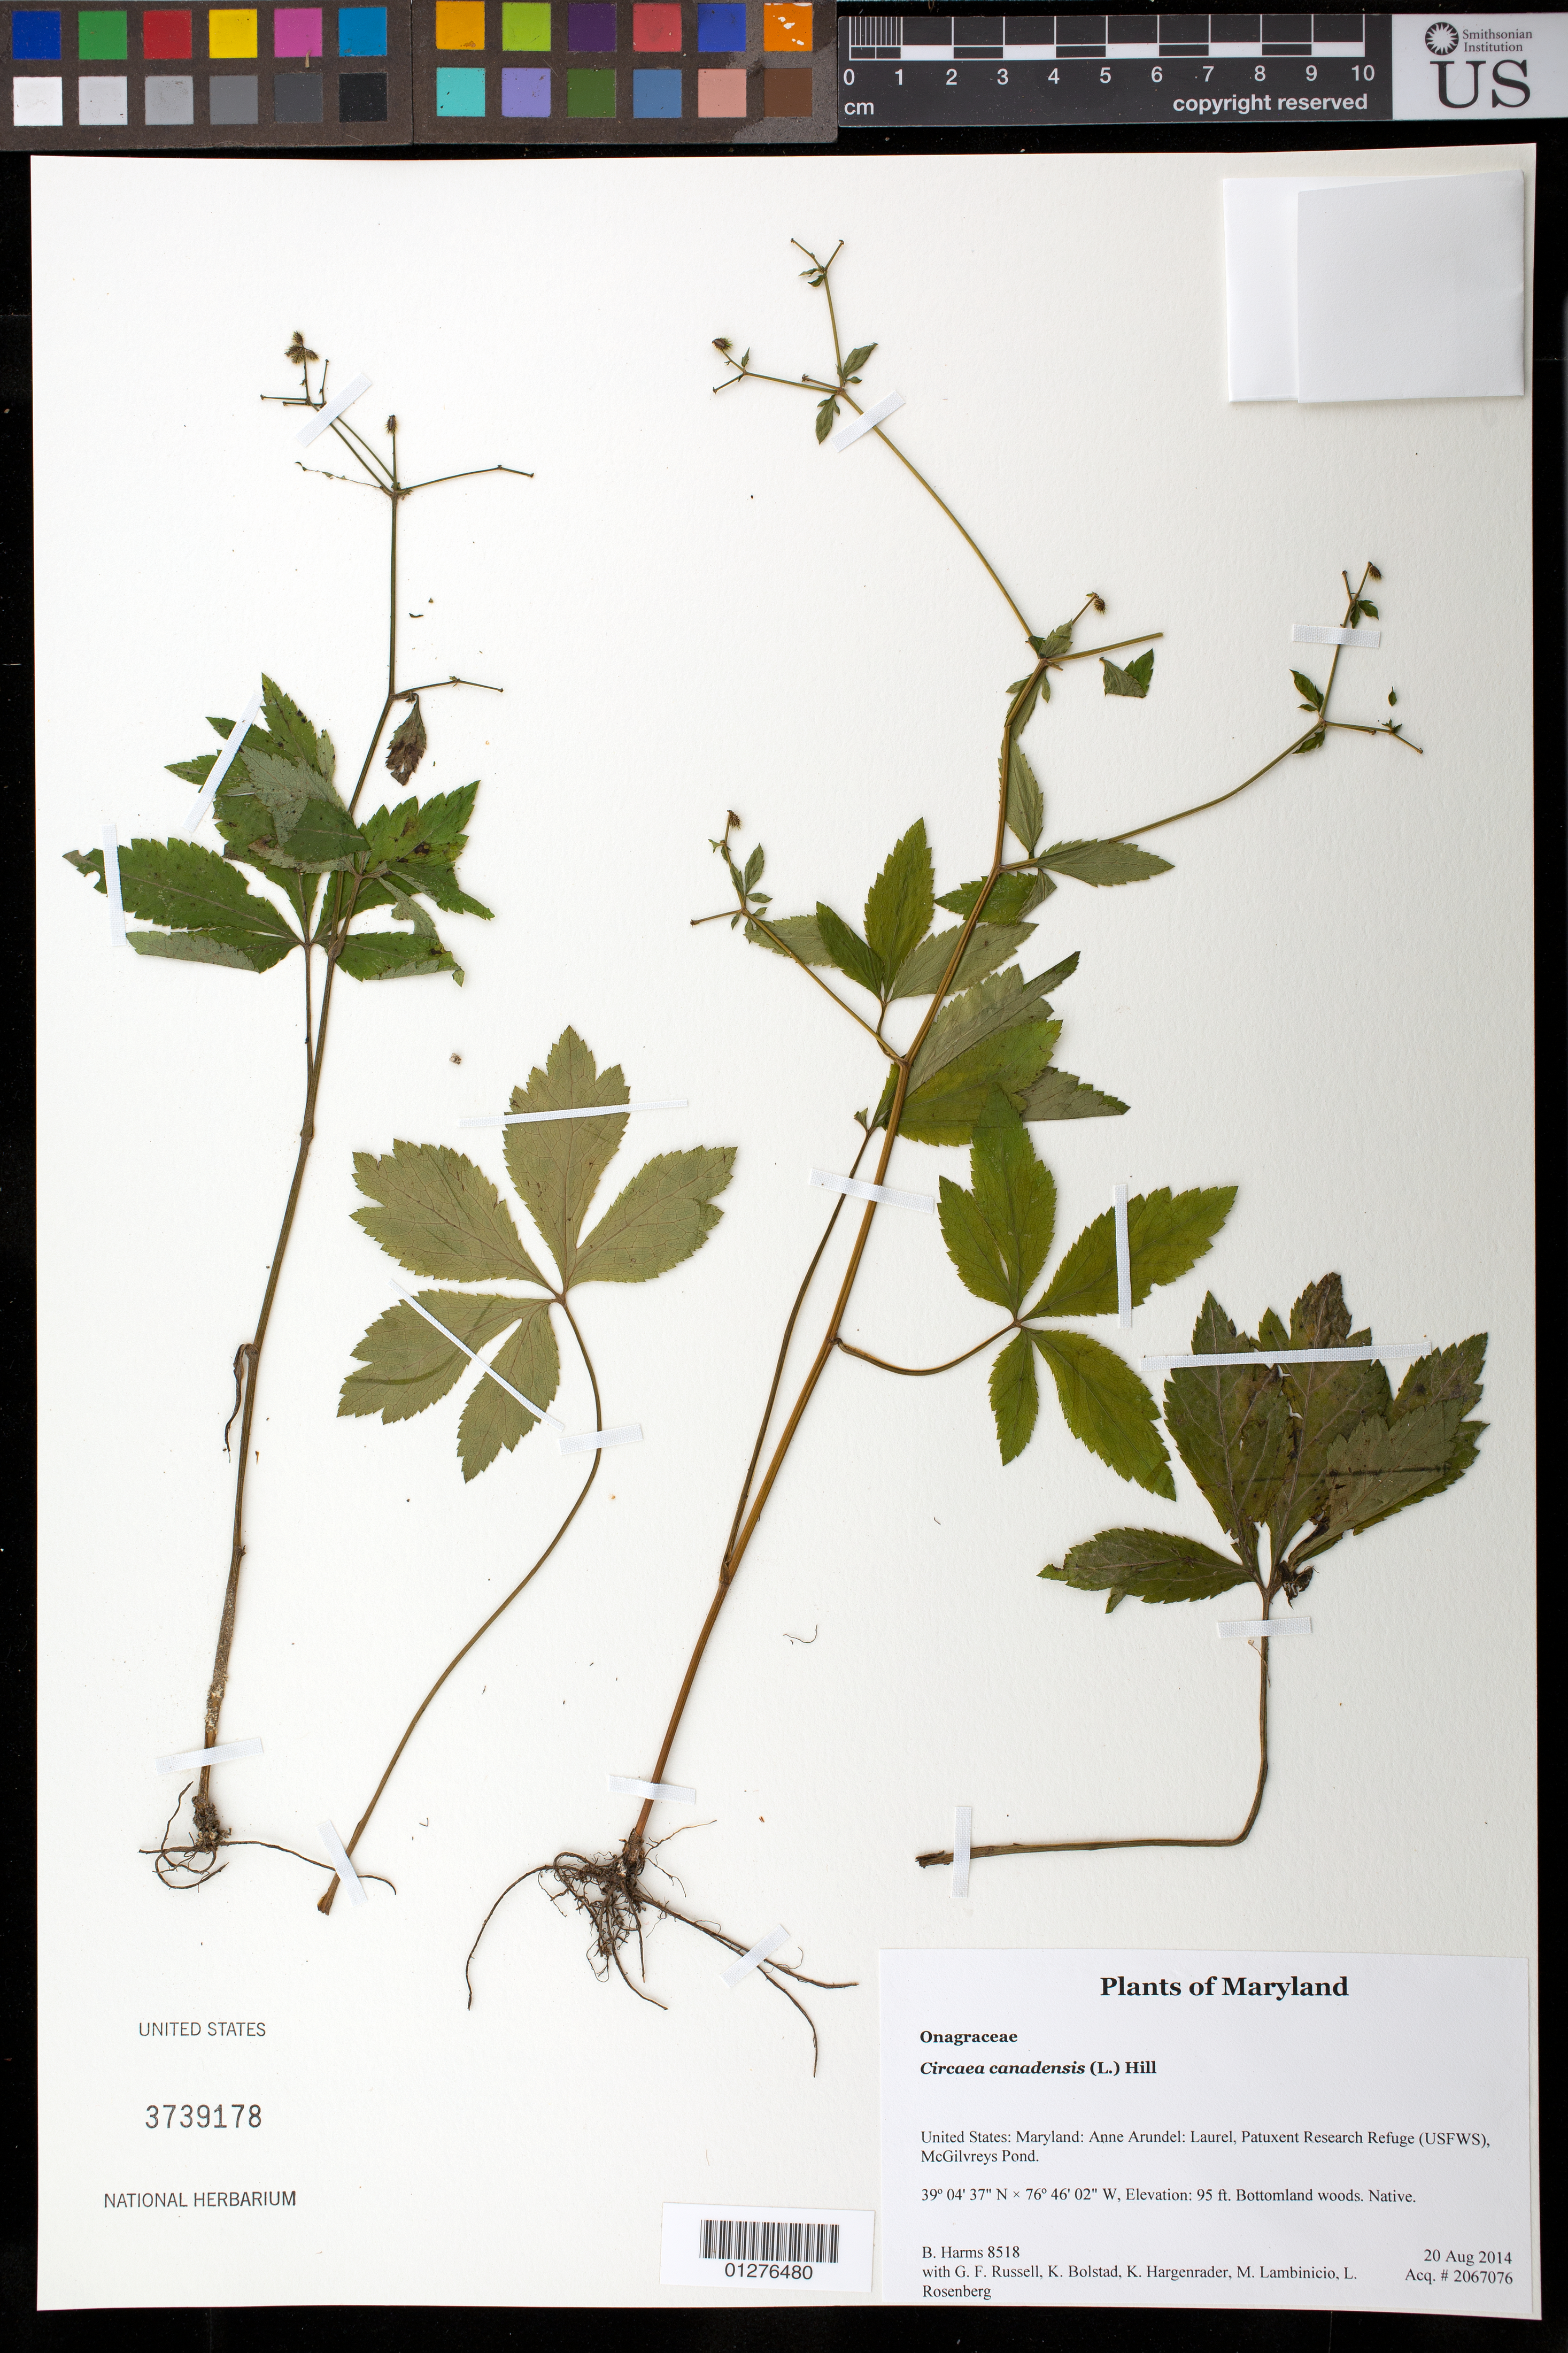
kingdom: Plantae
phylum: Tracheophyta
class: Magnoliopsida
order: Myrtales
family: Onagraceae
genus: Circaea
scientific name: Circaea canadensis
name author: (L.) Hill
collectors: B. Harms, G. Russell, K. Bolstad, K. Hargenrader, M. Lambinicio & L. Rosenberg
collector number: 8518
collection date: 2014-08-20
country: United States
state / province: Maryland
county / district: Anne Arundel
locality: Laurel, Patuxent Research Refuge (USFWS), McGilvreys Pond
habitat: Bottomland woods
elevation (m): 29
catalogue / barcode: US 3739178